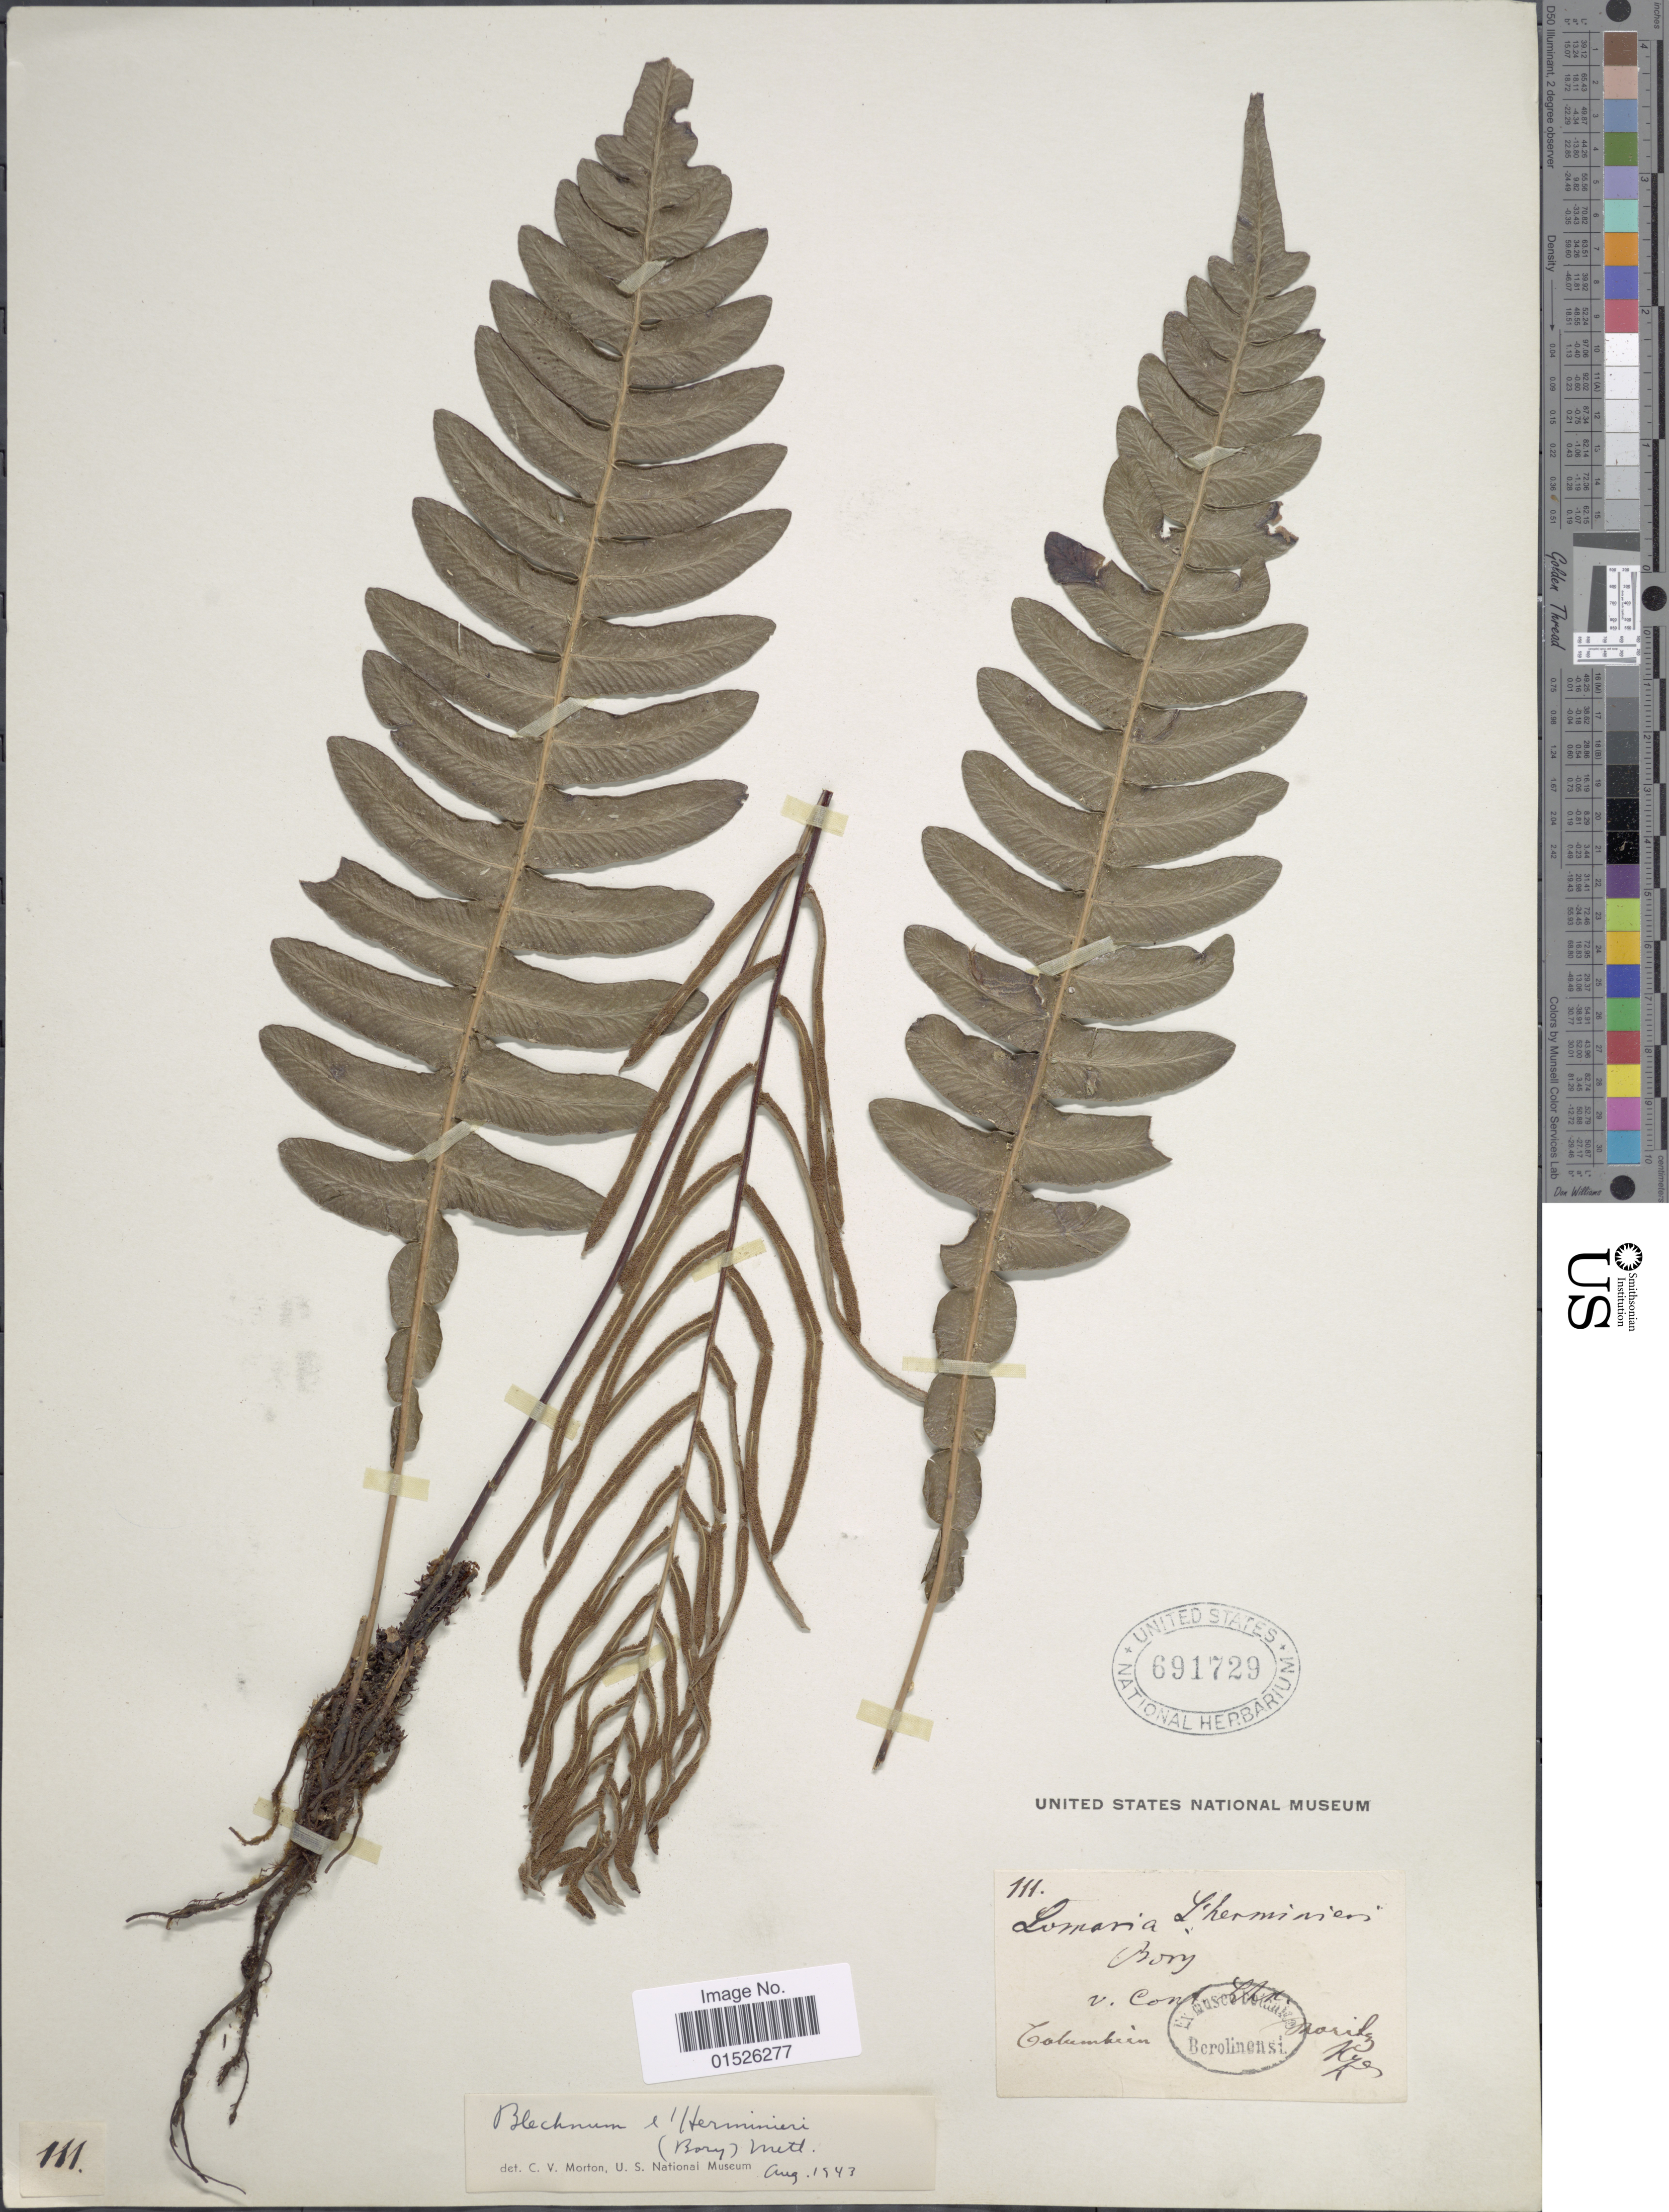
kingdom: Plantae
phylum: Tracheophyta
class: Polypodiopsida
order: Polypodiales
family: Blechnaceae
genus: Blechnum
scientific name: Blechnum l'herminieri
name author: (Bory) C. Chr.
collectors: Moritz, --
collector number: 111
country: Colombia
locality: Colombien.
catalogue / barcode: US 691729